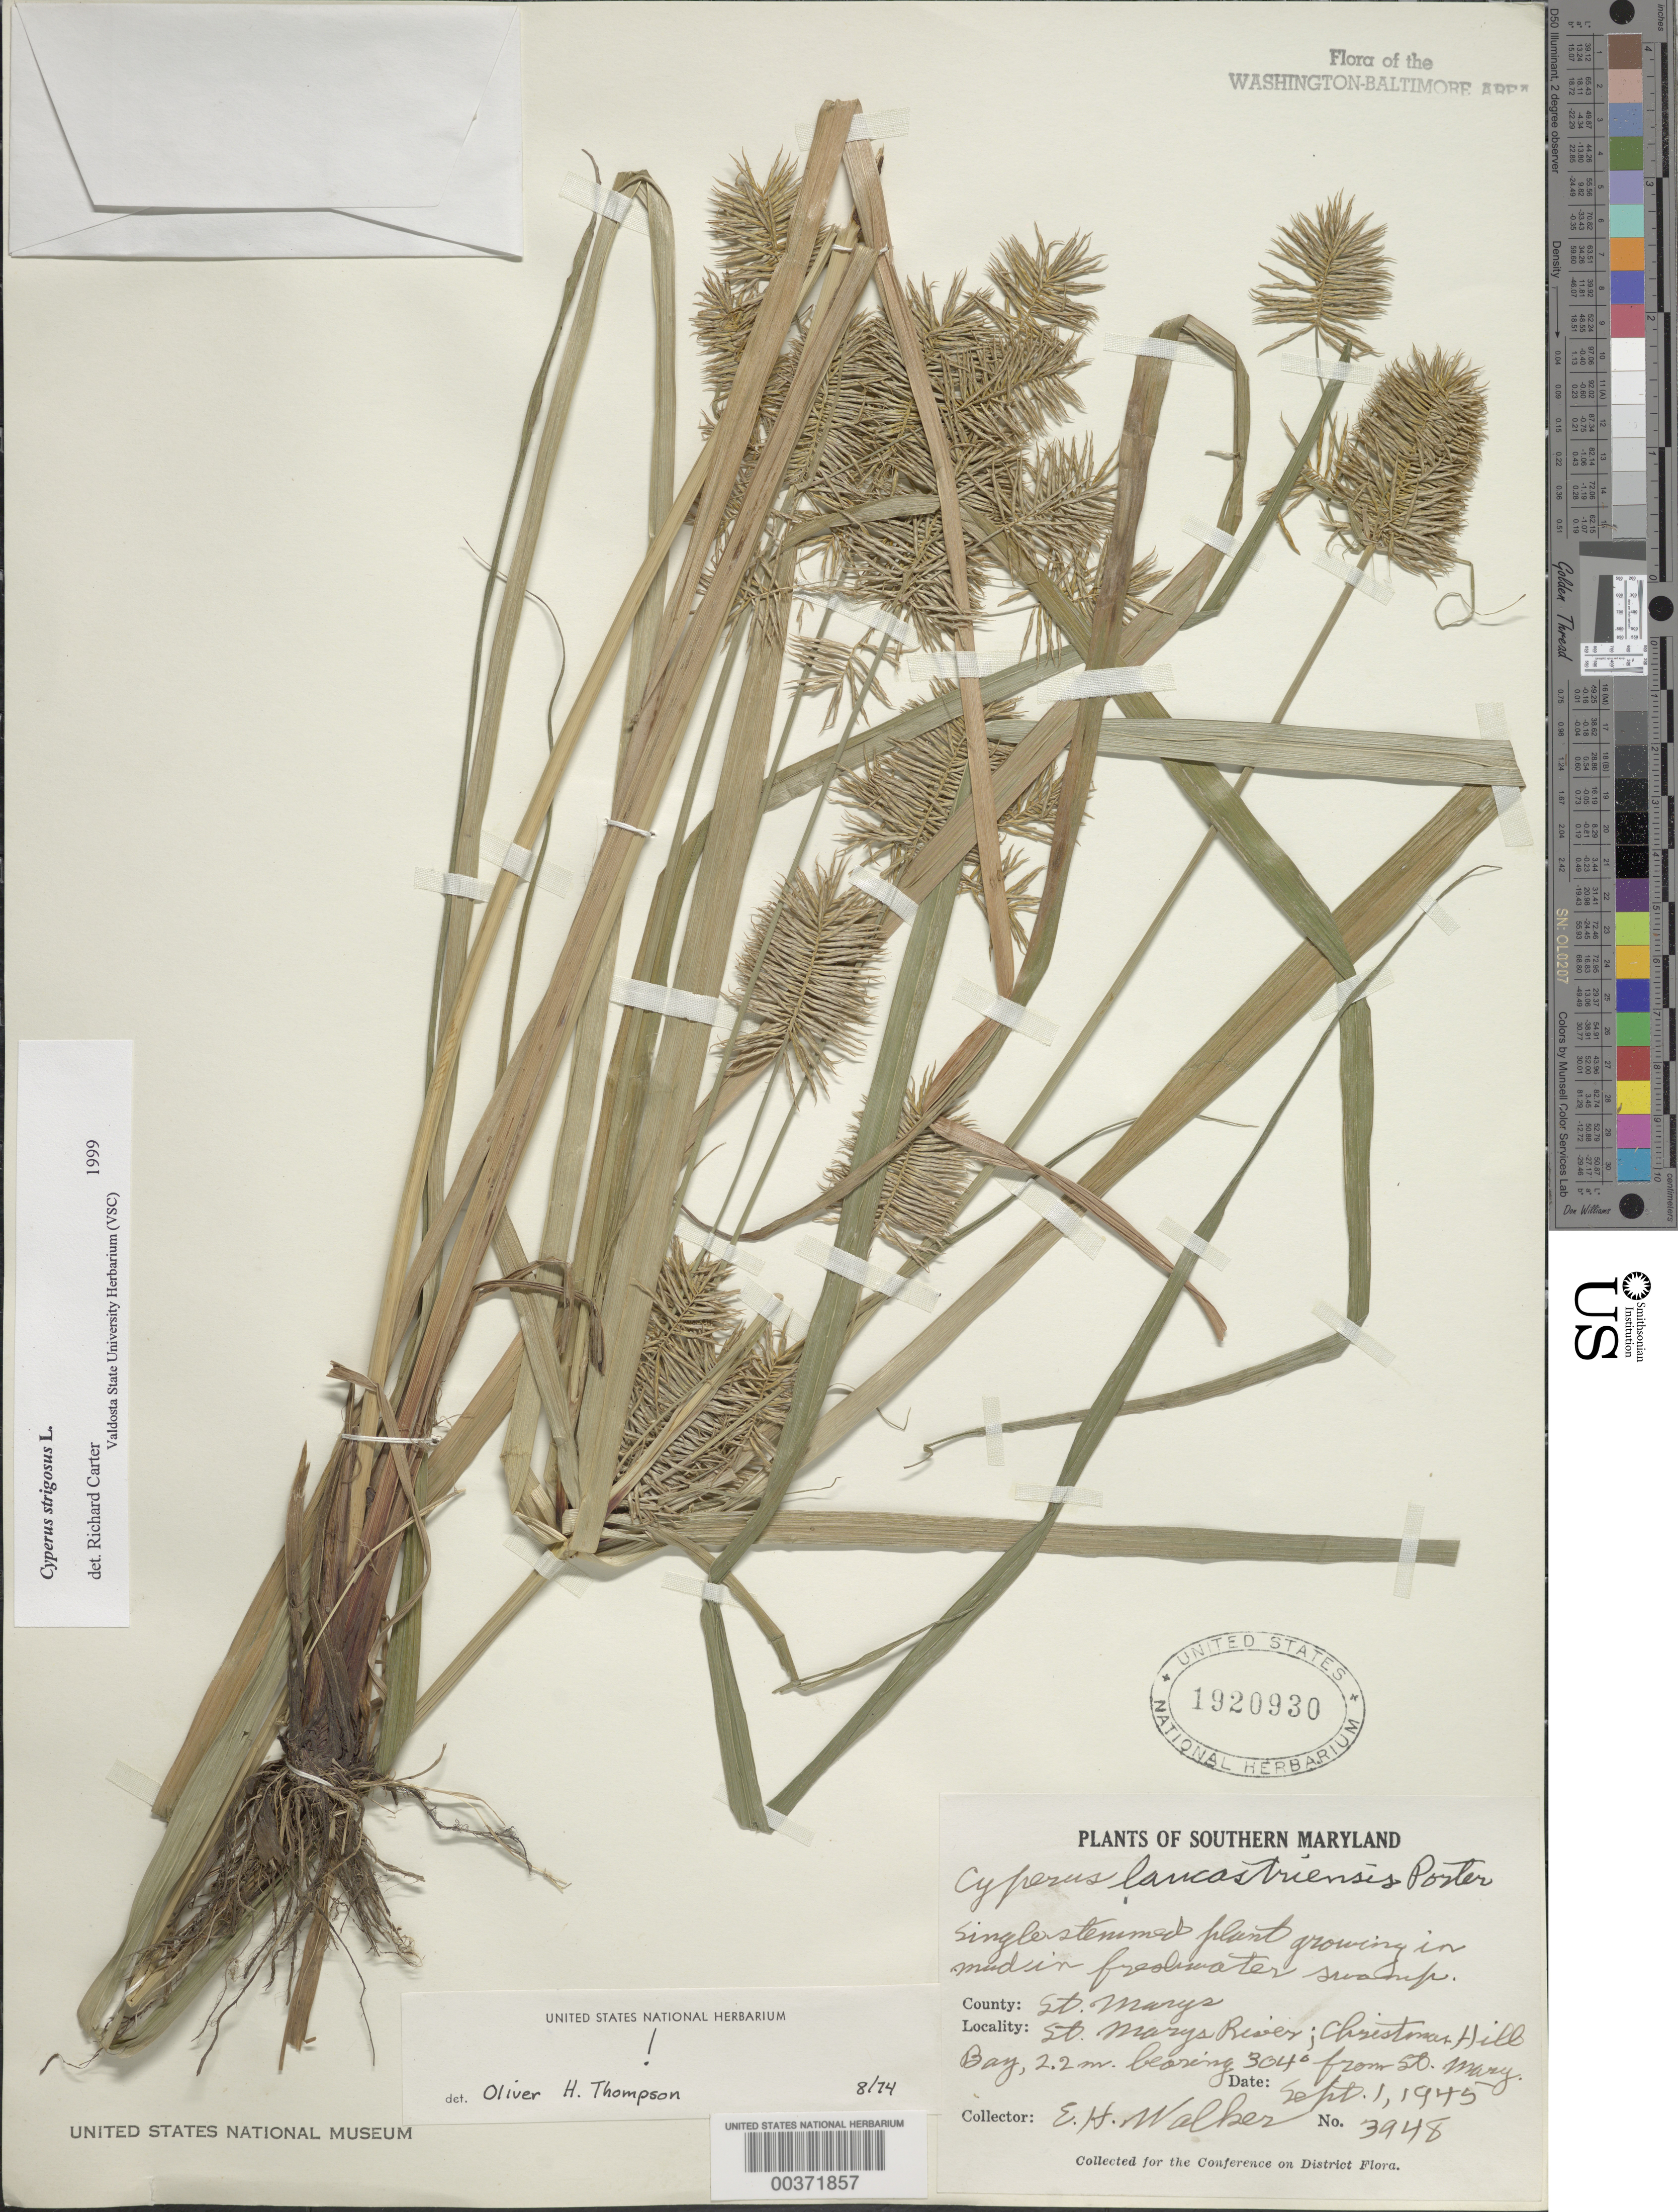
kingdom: Plantae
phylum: Tracheophyta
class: Liliopsida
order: Poales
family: Cyperaceae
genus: Cyperus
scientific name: Cyperus strigosus L.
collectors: E. H. Walker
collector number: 3948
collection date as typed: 01 Sep 1945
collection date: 1945-09-01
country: United States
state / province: Maryland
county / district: St. Mary's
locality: St. Marys River, Christmas Hill Bay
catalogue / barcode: US 1920930